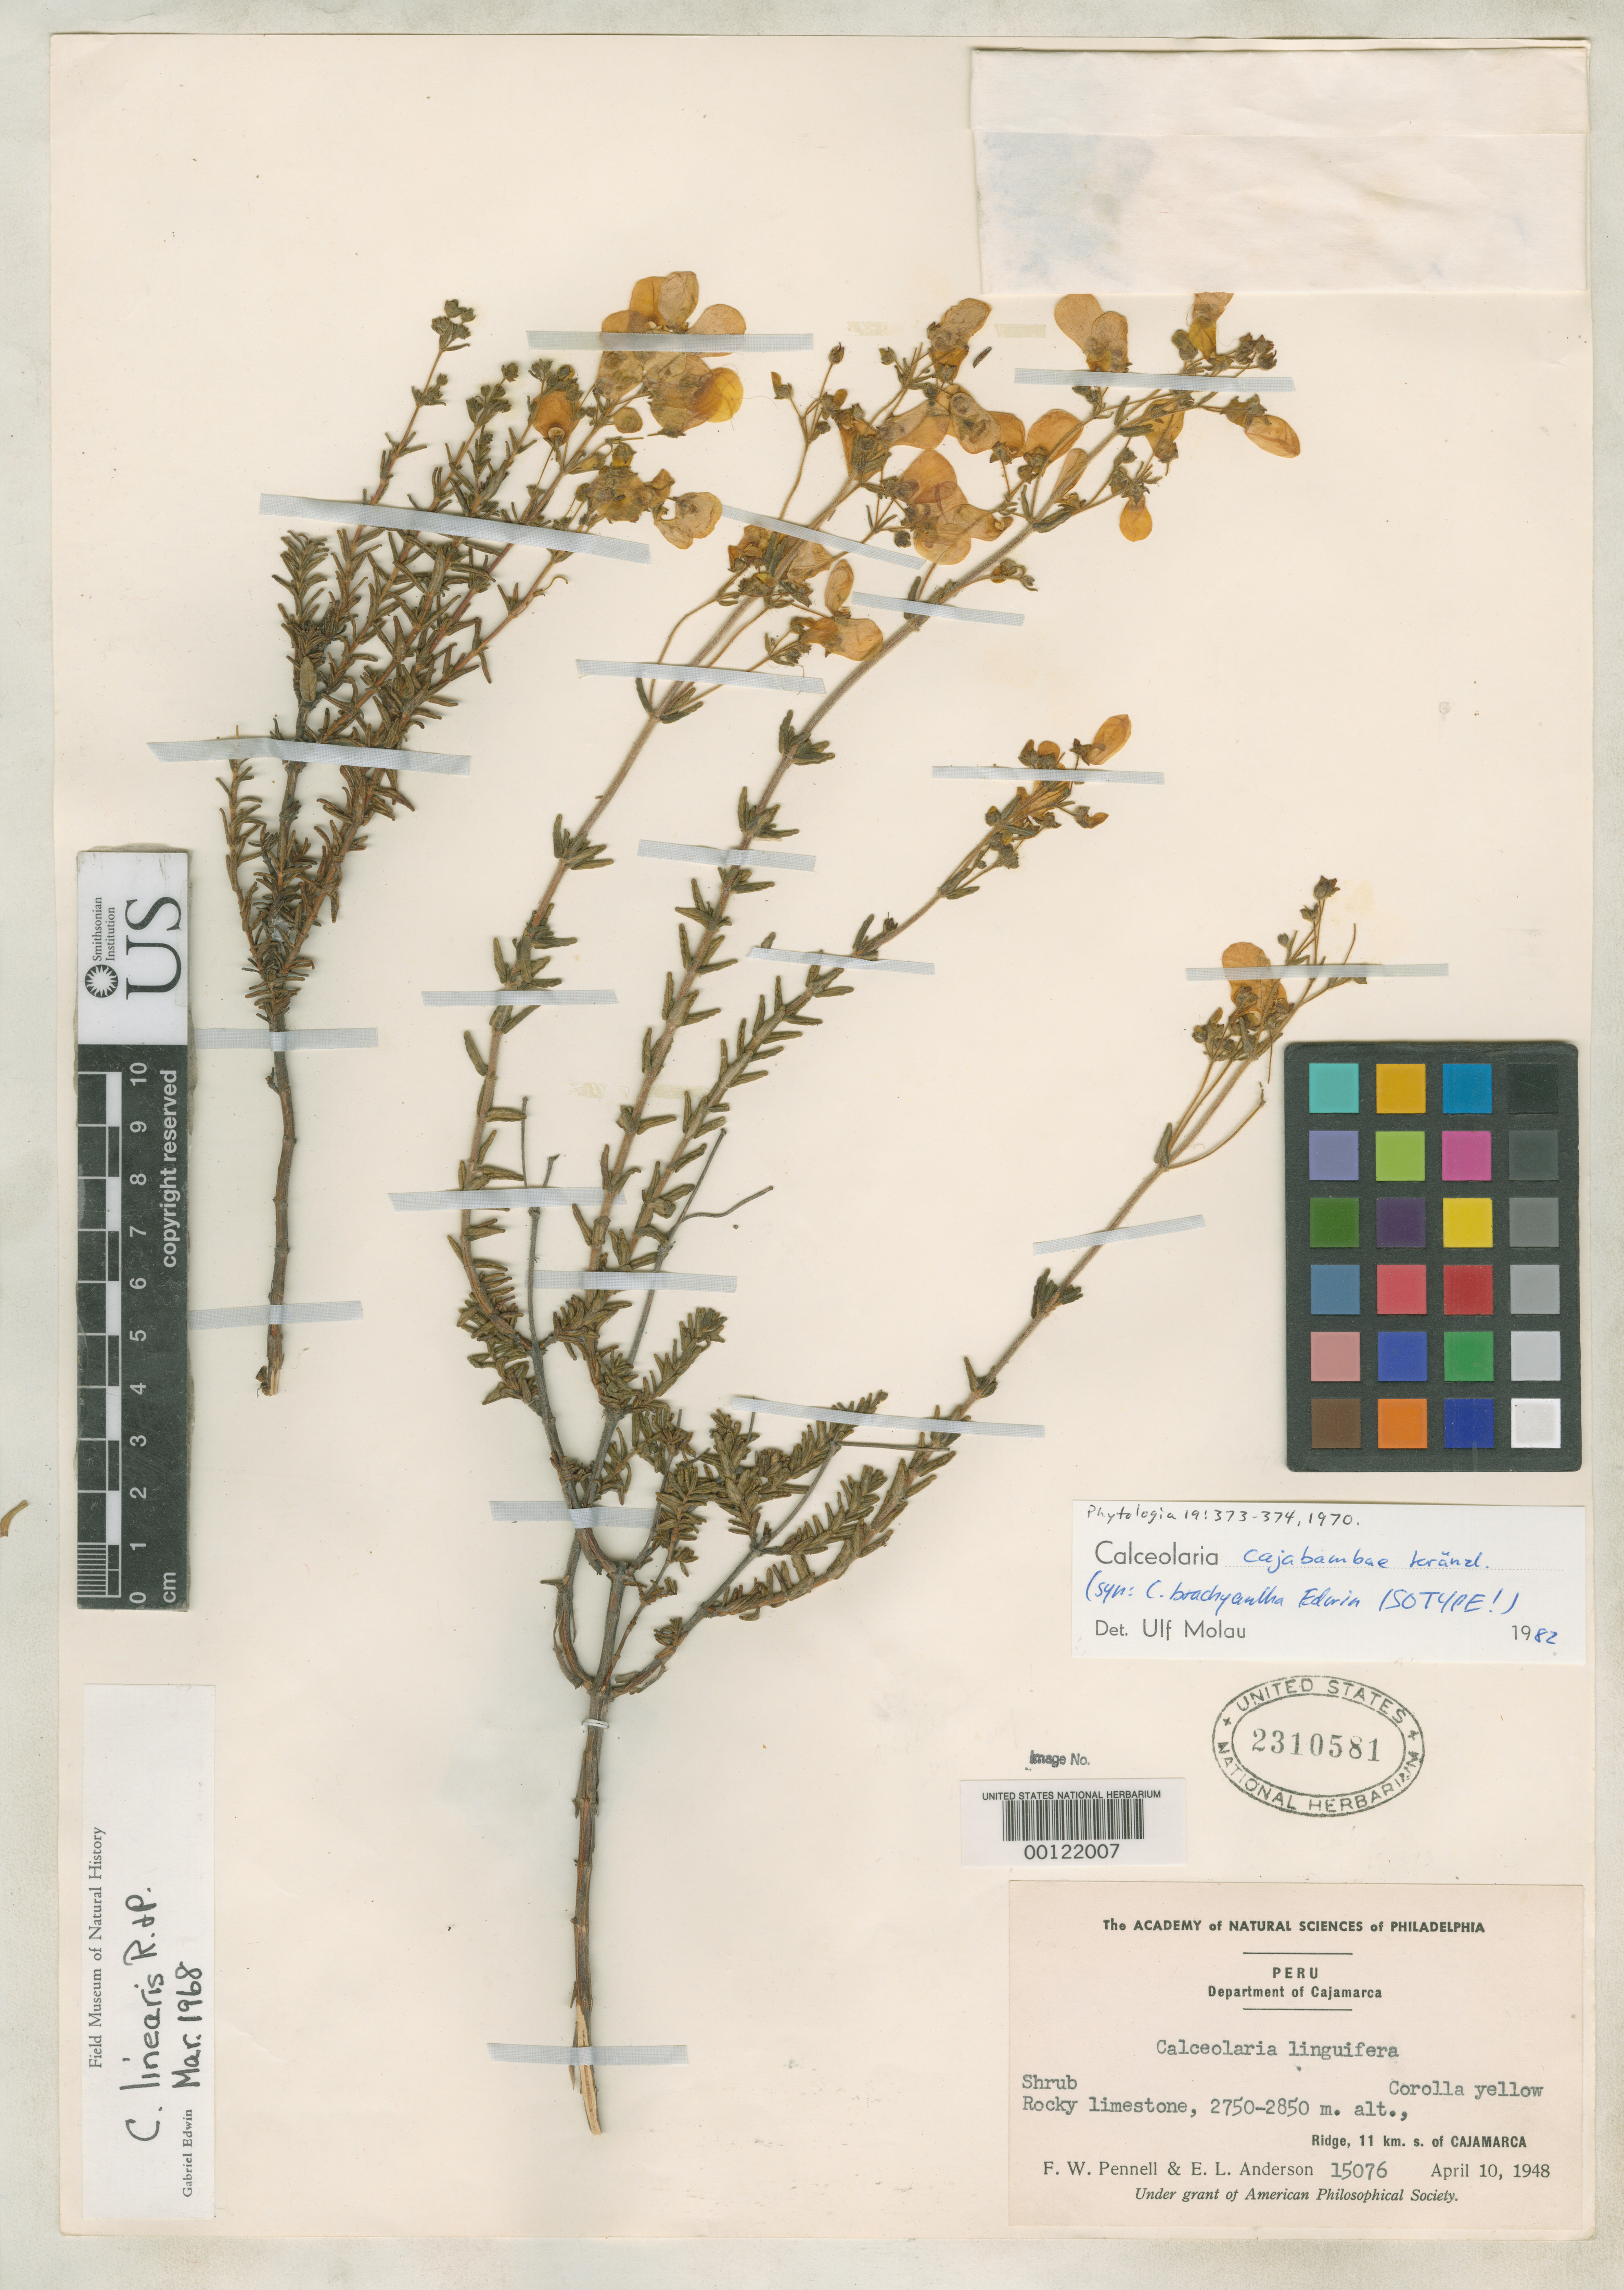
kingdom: Plantae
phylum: Tracheophyta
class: Magnoliopsida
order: Lamiales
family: Calceolariaceae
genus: Calceolaria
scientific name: Calceolaria brachyantha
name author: Edwin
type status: Isotype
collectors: F. W. Pennell & E. L. Anderson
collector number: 15076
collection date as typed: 10 Apr 1948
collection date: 1948-04-10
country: Peru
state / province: Cajamarca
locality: ridge 11 km S of Cajamarca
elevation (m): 2750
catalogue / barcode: US 2310581